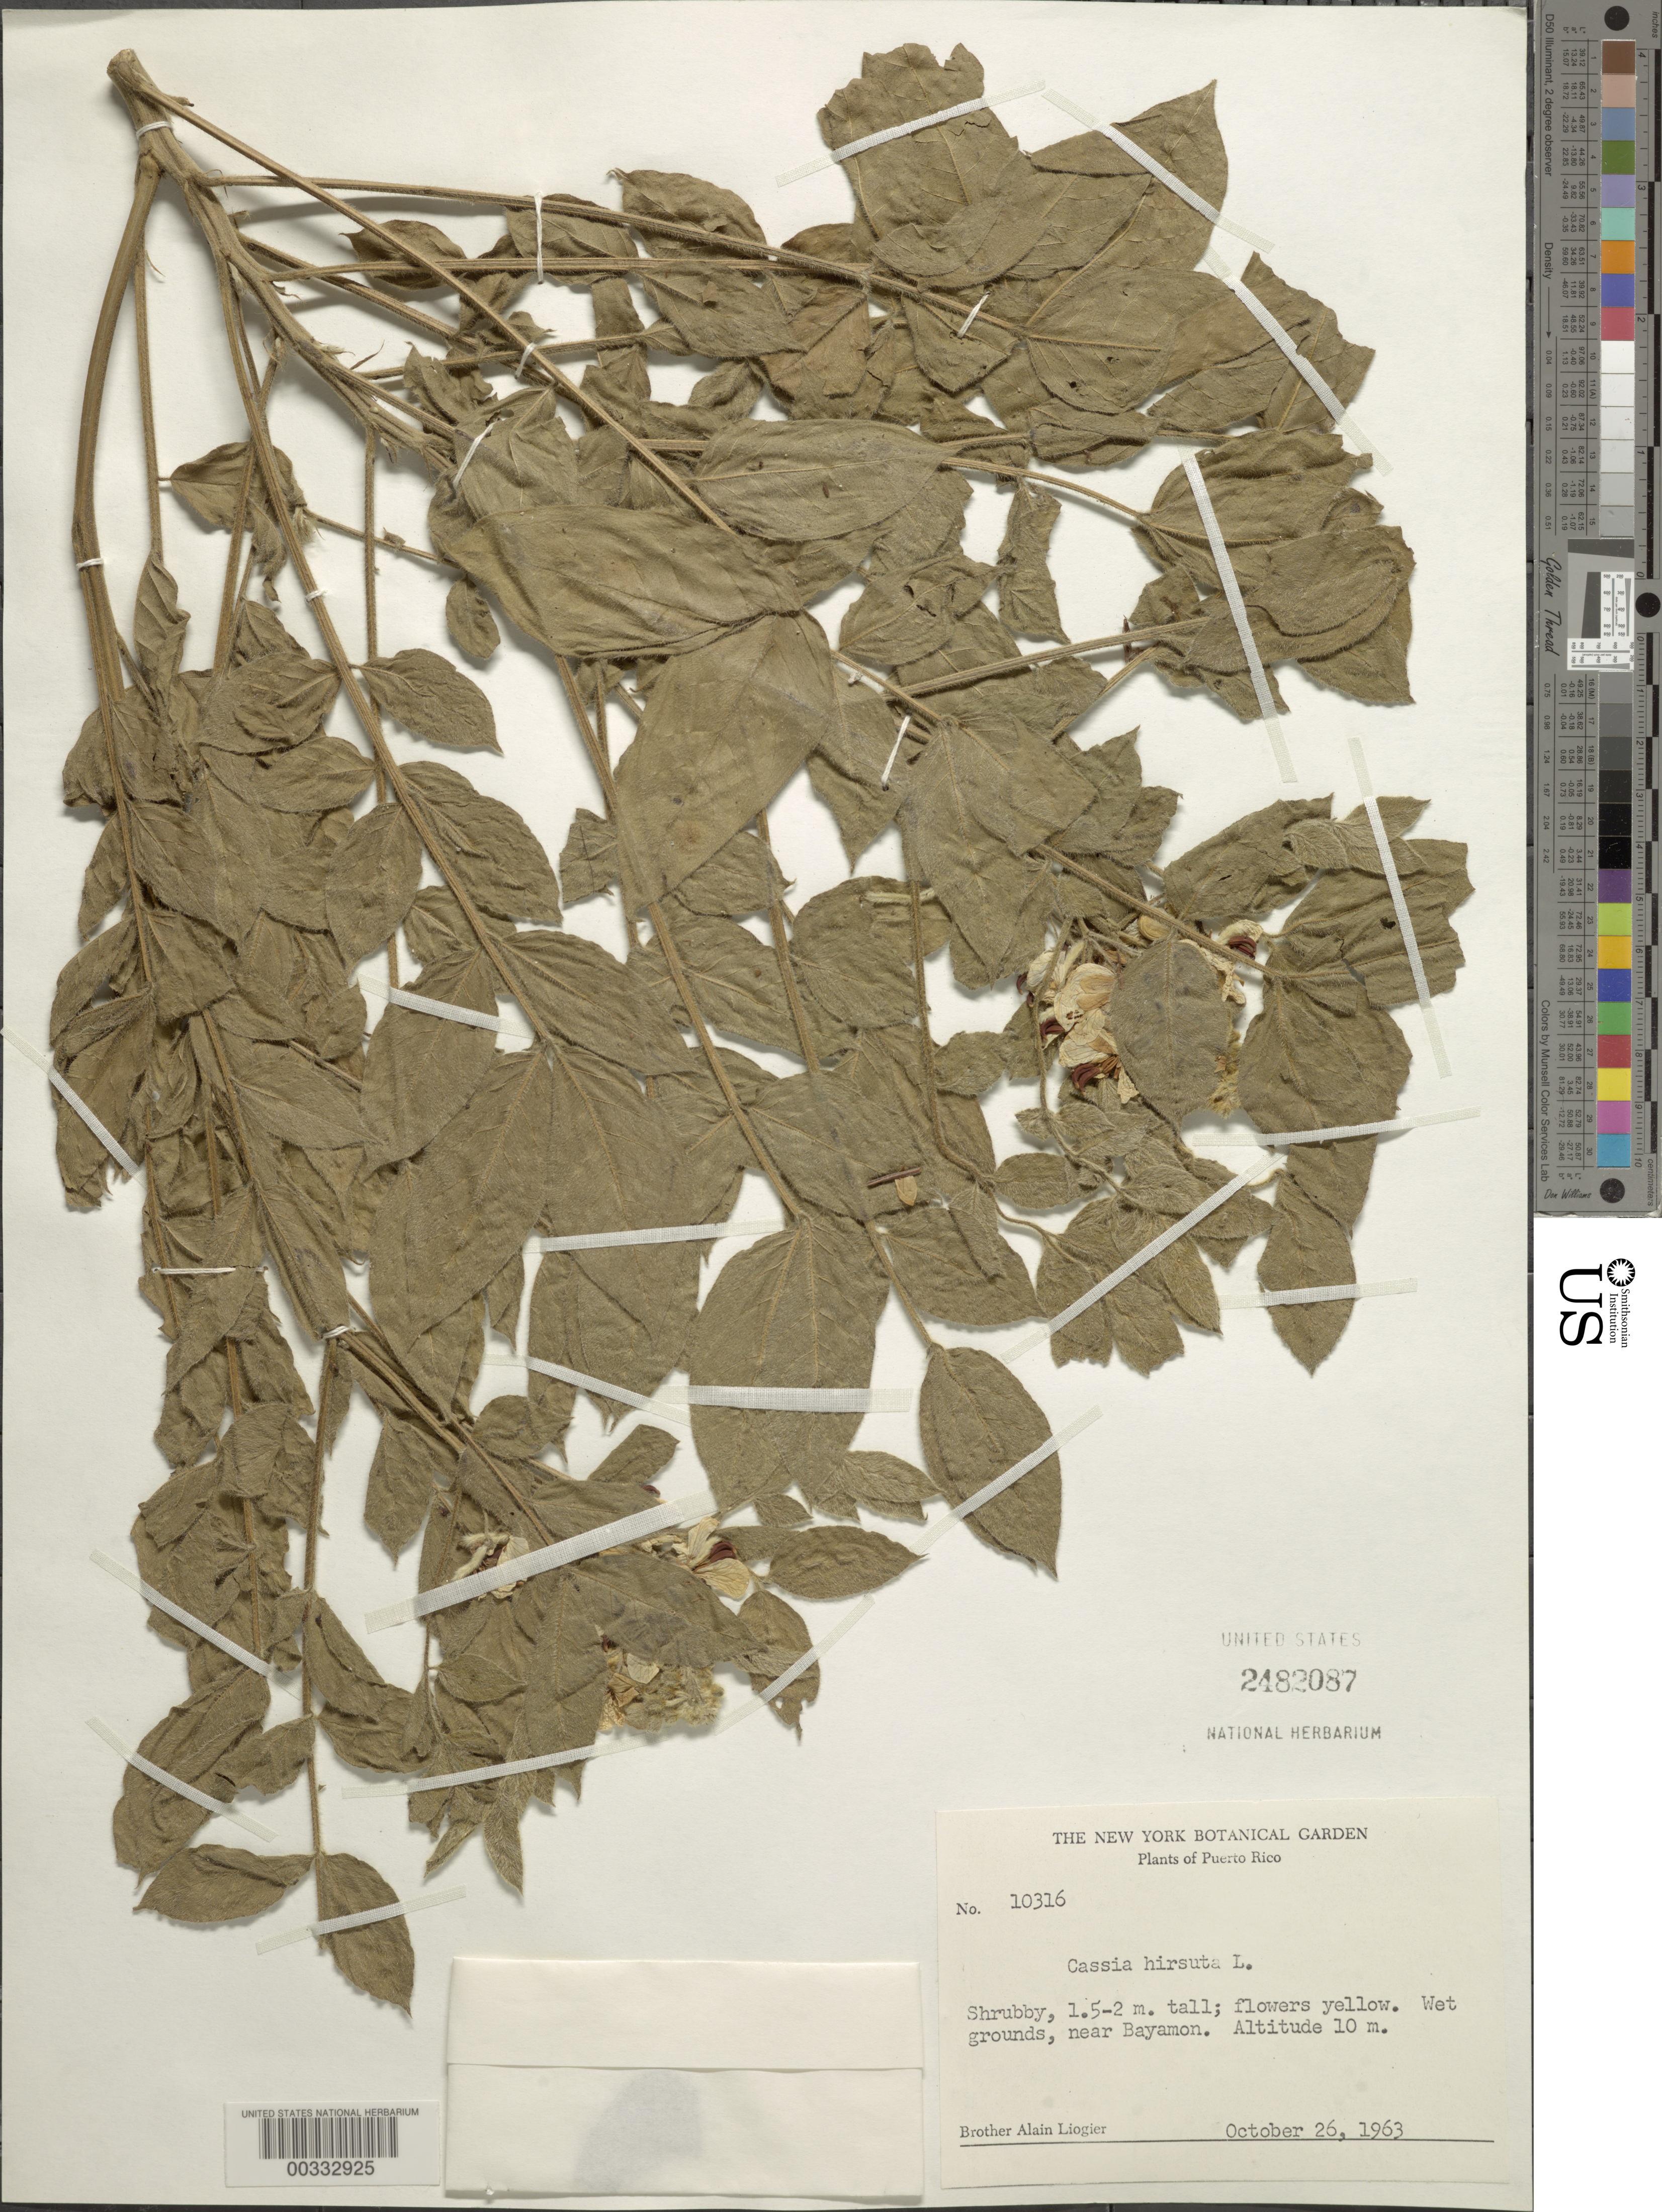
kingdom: Plantae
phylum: Tracheophyta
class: Magnoliopsida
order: Fabales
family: Fabaceae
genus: Senna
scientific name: Senna hirsuta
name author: (L.) H.S. Irwin & Barneby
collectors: A. H. Liogier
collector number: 10316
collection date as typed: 26 Oct 1963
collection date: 1963-10-26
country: Puerto Rico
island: Greater Antilles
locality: Near Bayamon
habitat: Wet grounds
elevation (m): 10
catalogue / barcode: US 2482087